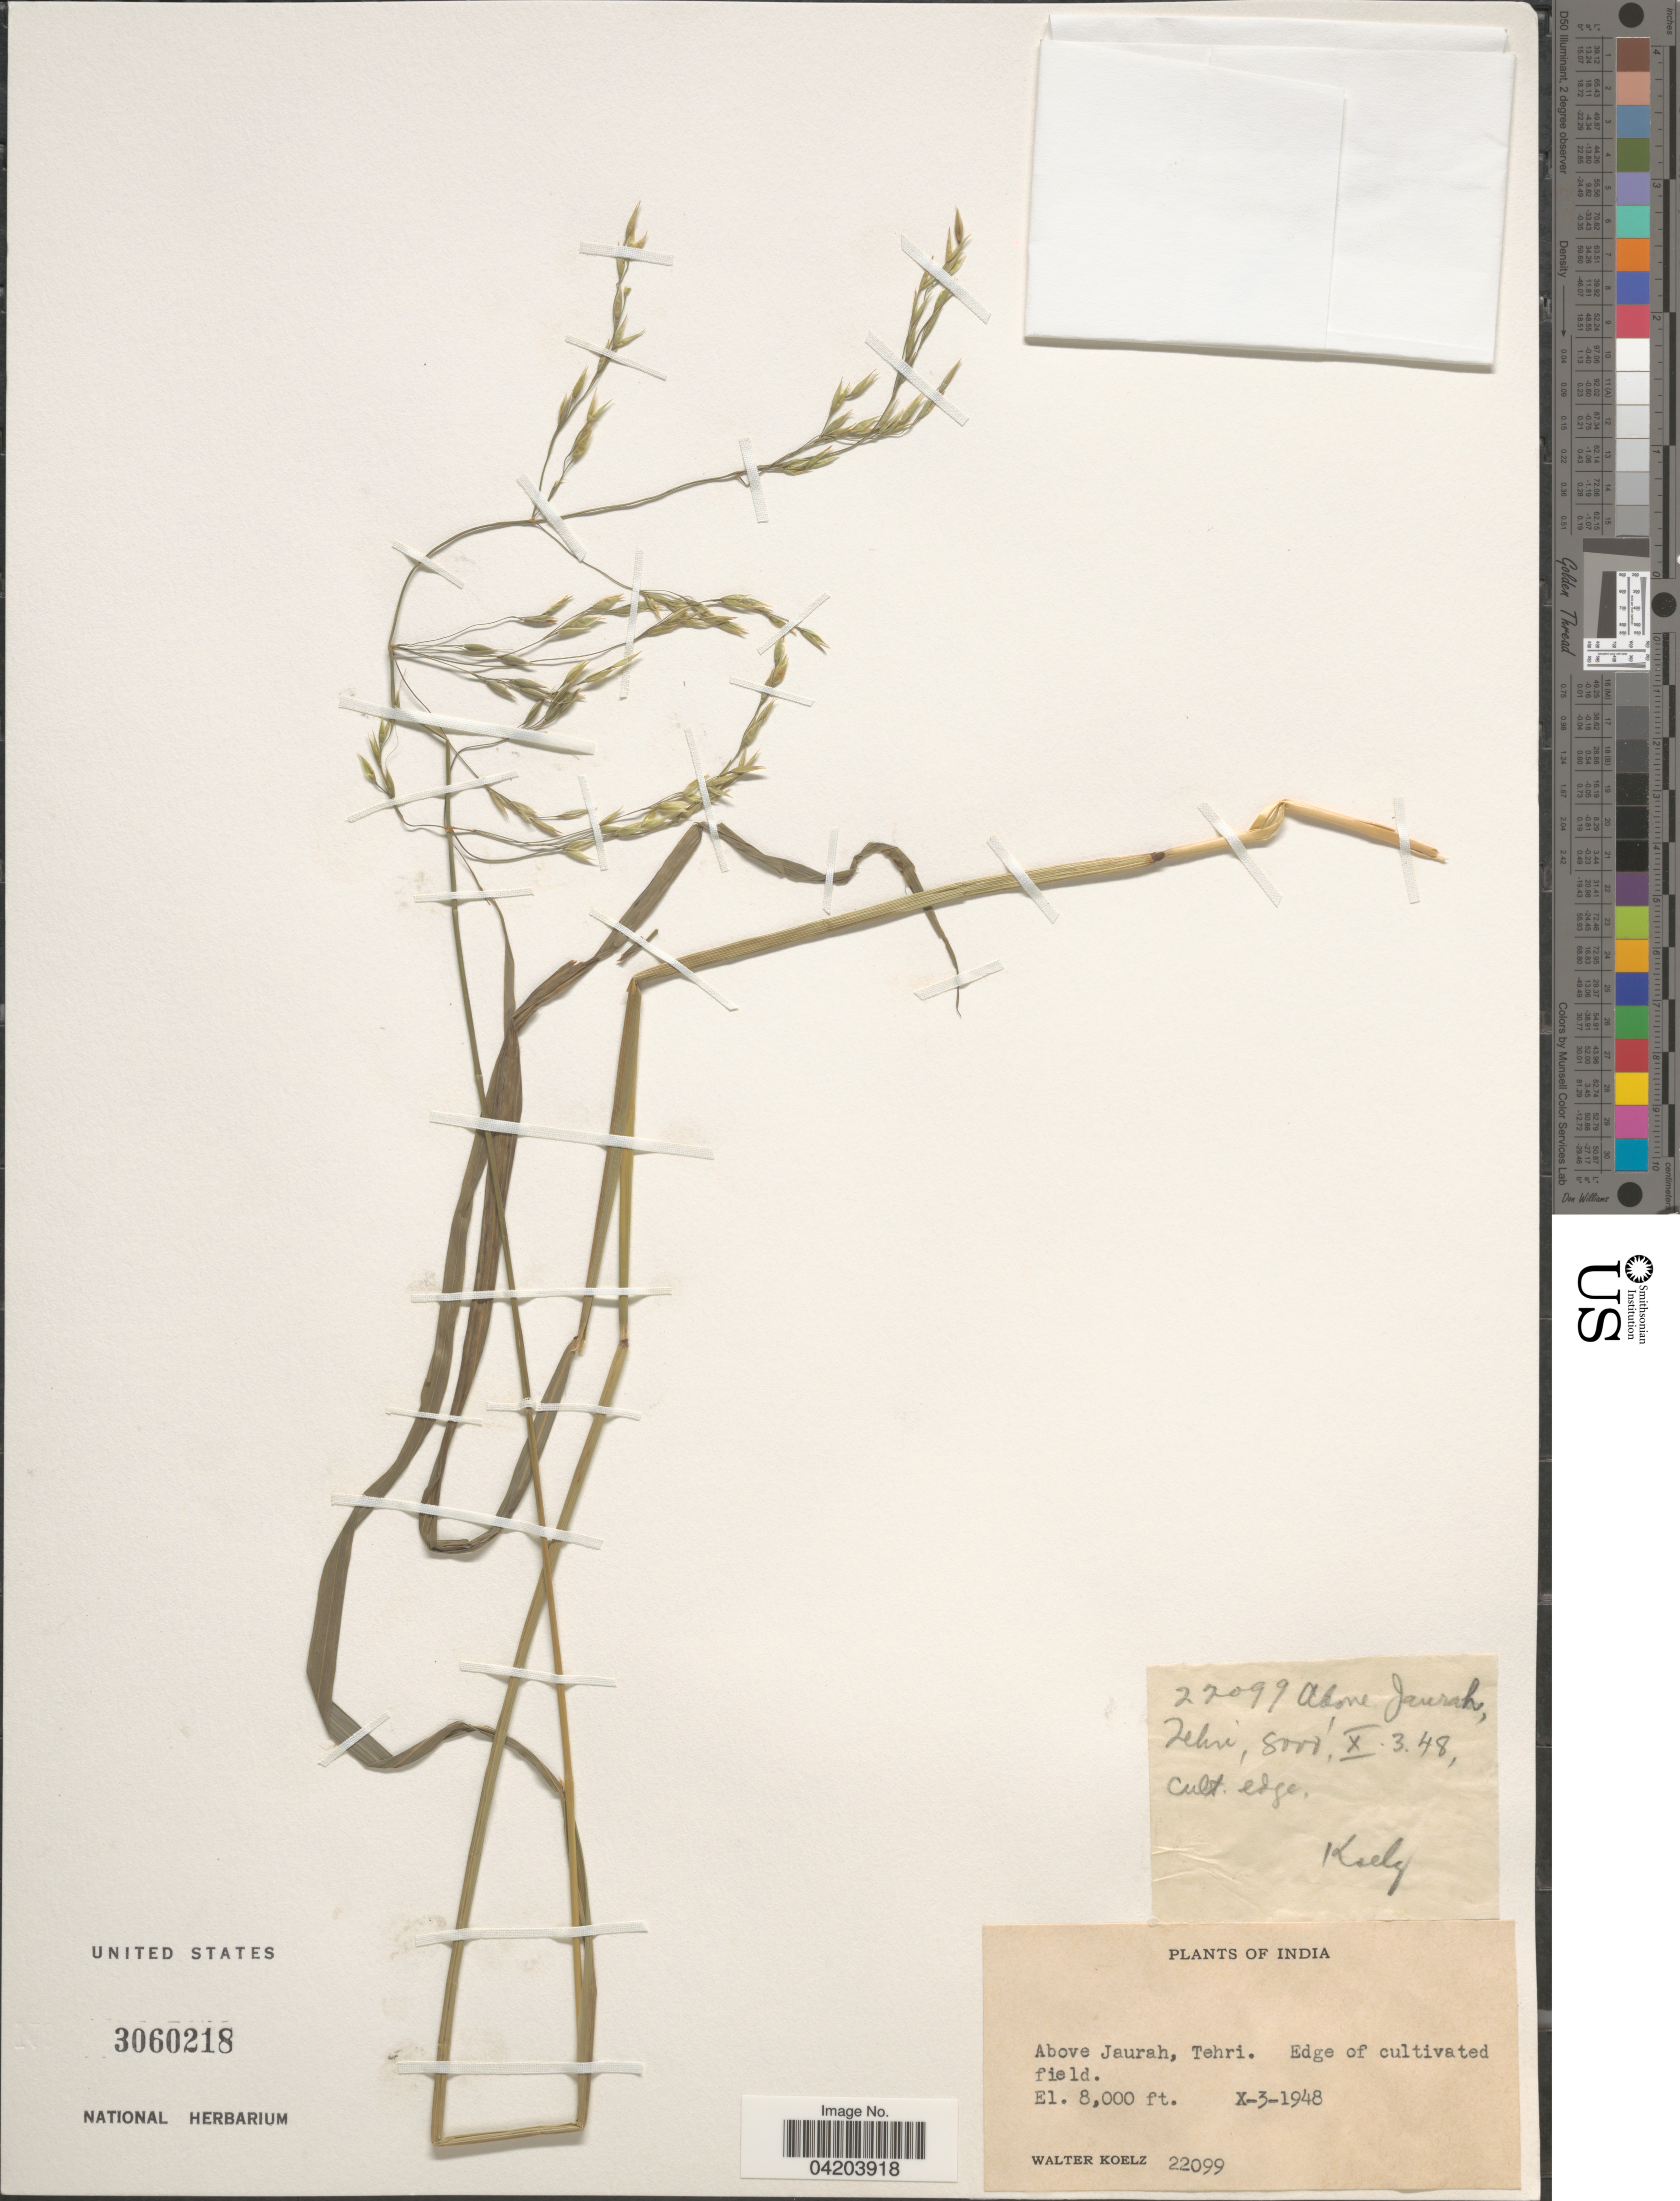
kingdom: Plantae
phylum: Tracheophyta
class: Liliopsida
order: Poales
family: Poaceae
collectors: W. N. Koelz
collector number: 22099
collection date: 1948-10-03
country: India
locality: Above Jaurah, Tehri. Edge of cultivated field.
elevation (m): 2438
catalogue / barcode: US 3060218